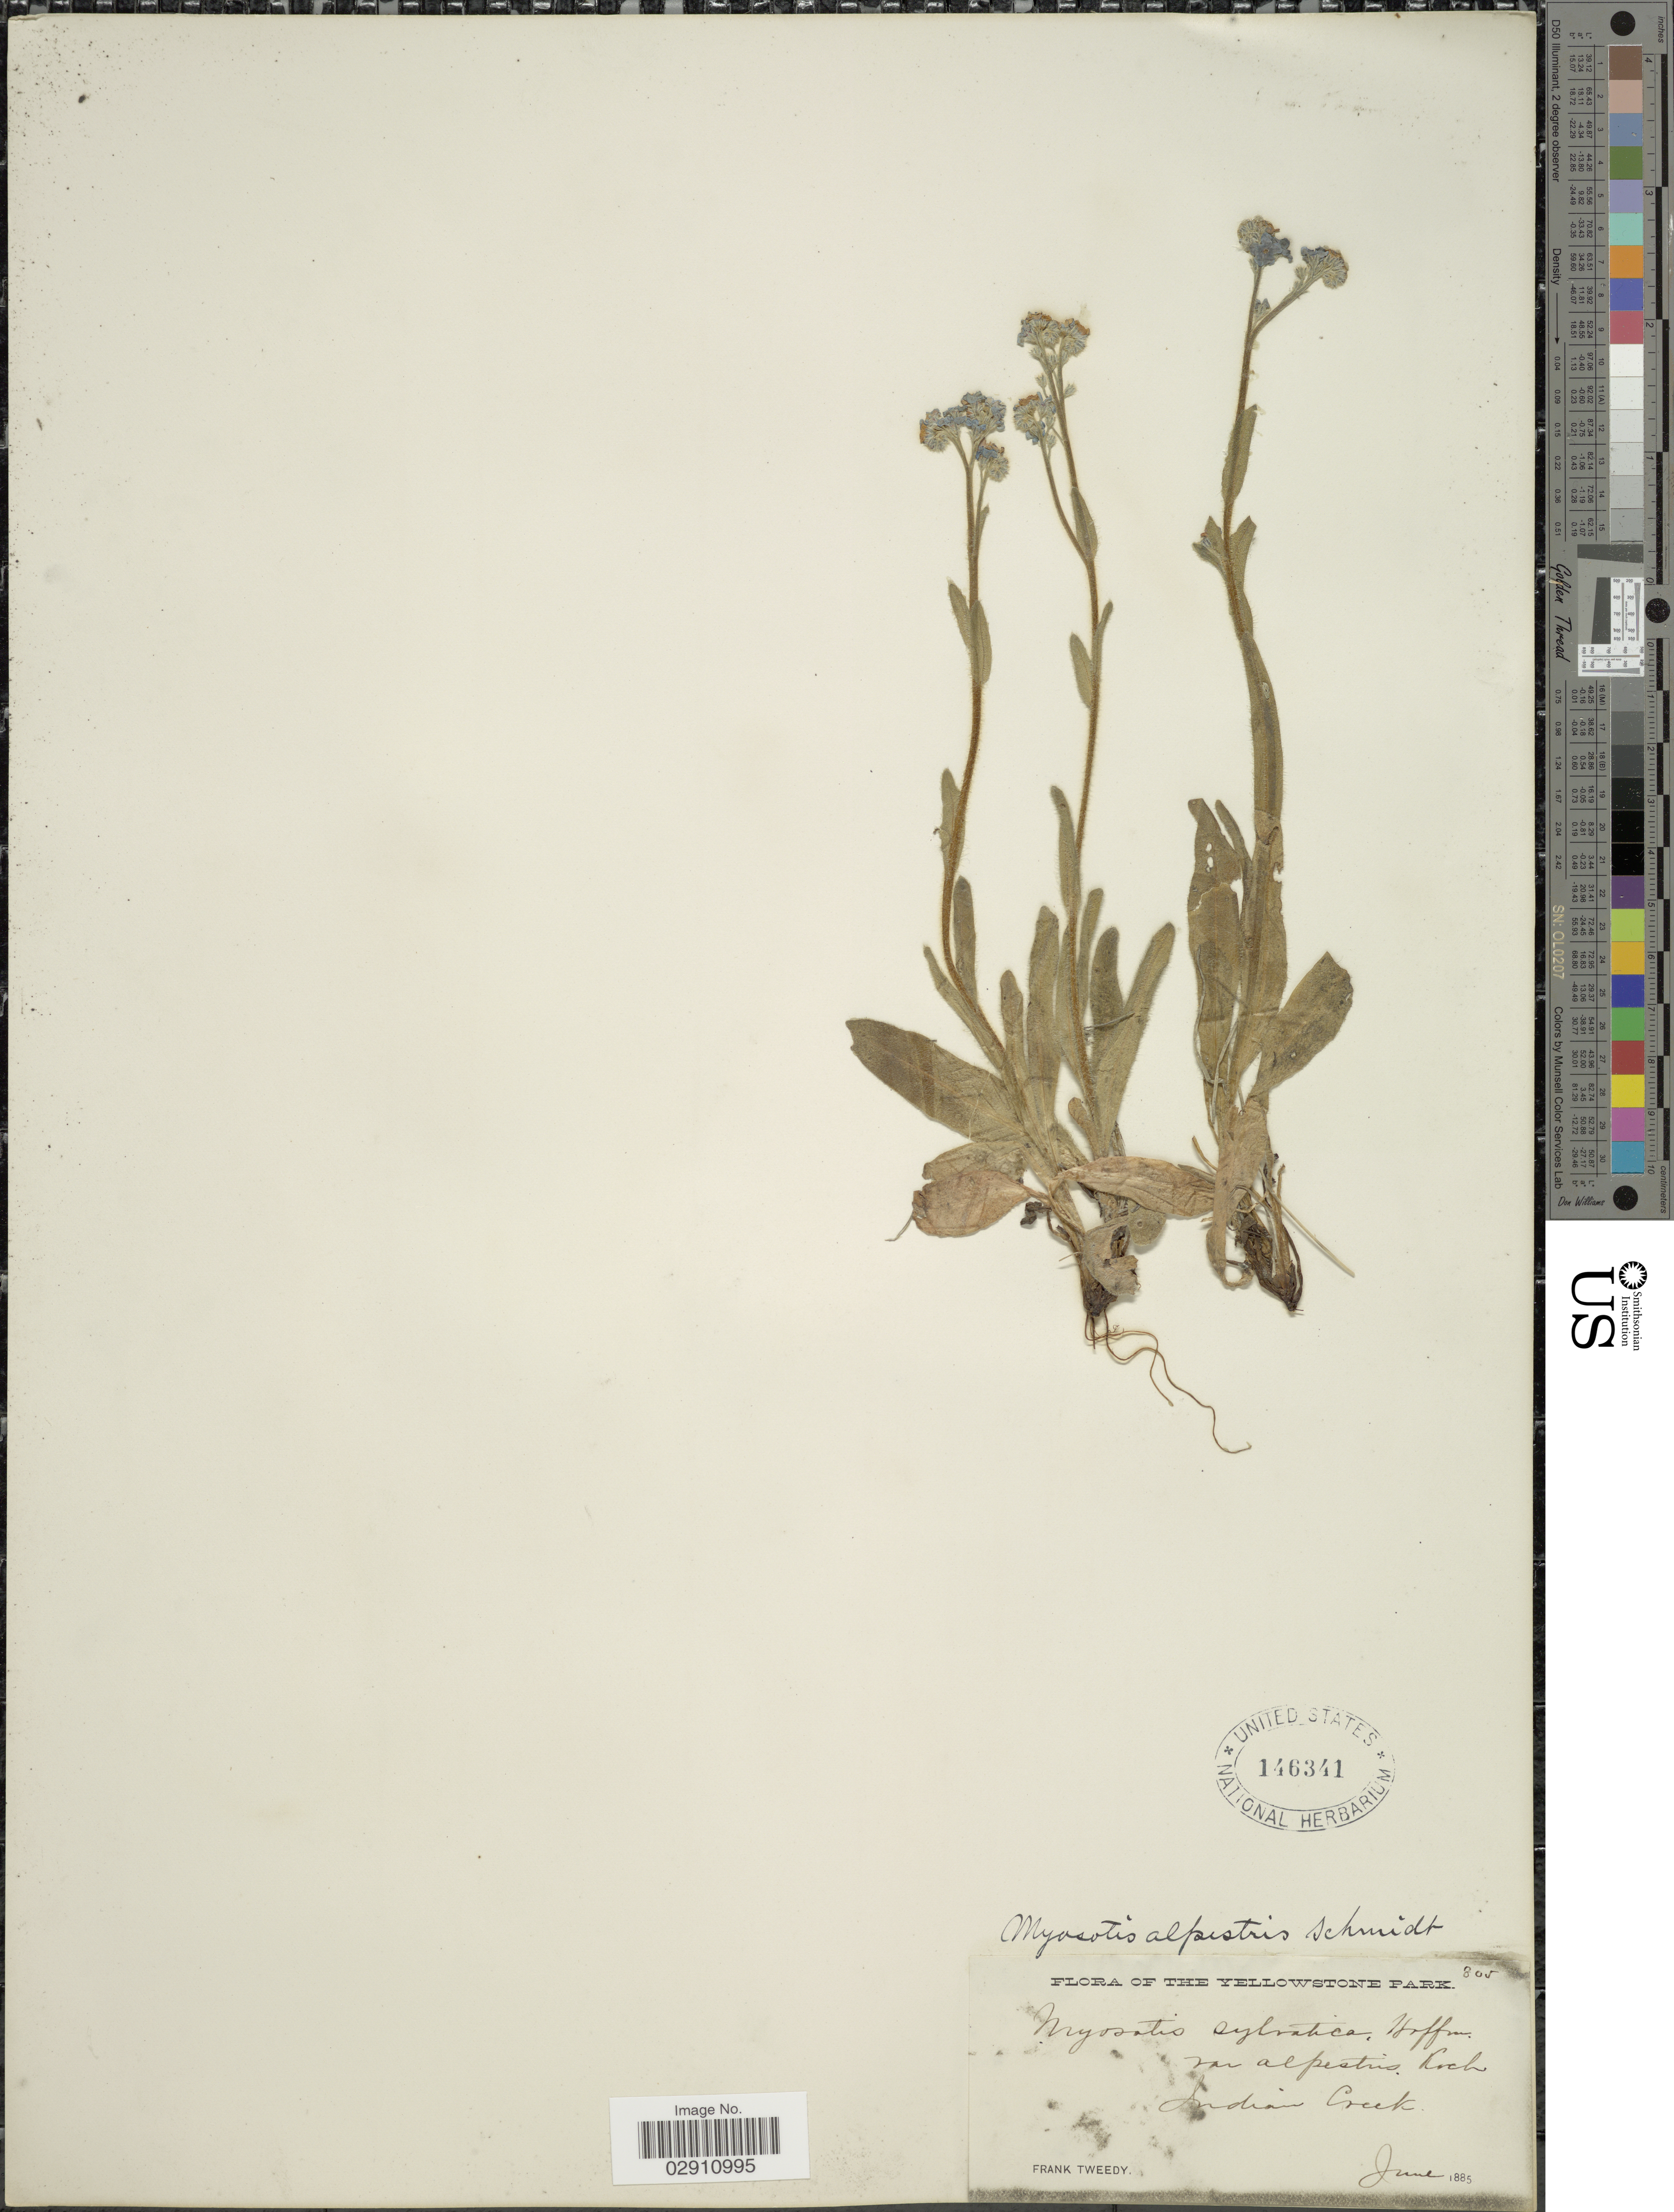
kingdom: Plantae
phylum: Tracheophyta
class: Magnoliopsida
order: Boraginales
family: Boraginaceae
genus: Myosotis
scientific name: Myosotis alpestris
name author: F.W. Schmidt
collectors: F. Tweedy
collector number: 805*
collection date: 1885-06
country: United States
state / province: Wyoming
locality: The Yellowstone Park. Indian Creek.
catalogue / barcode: US 146341